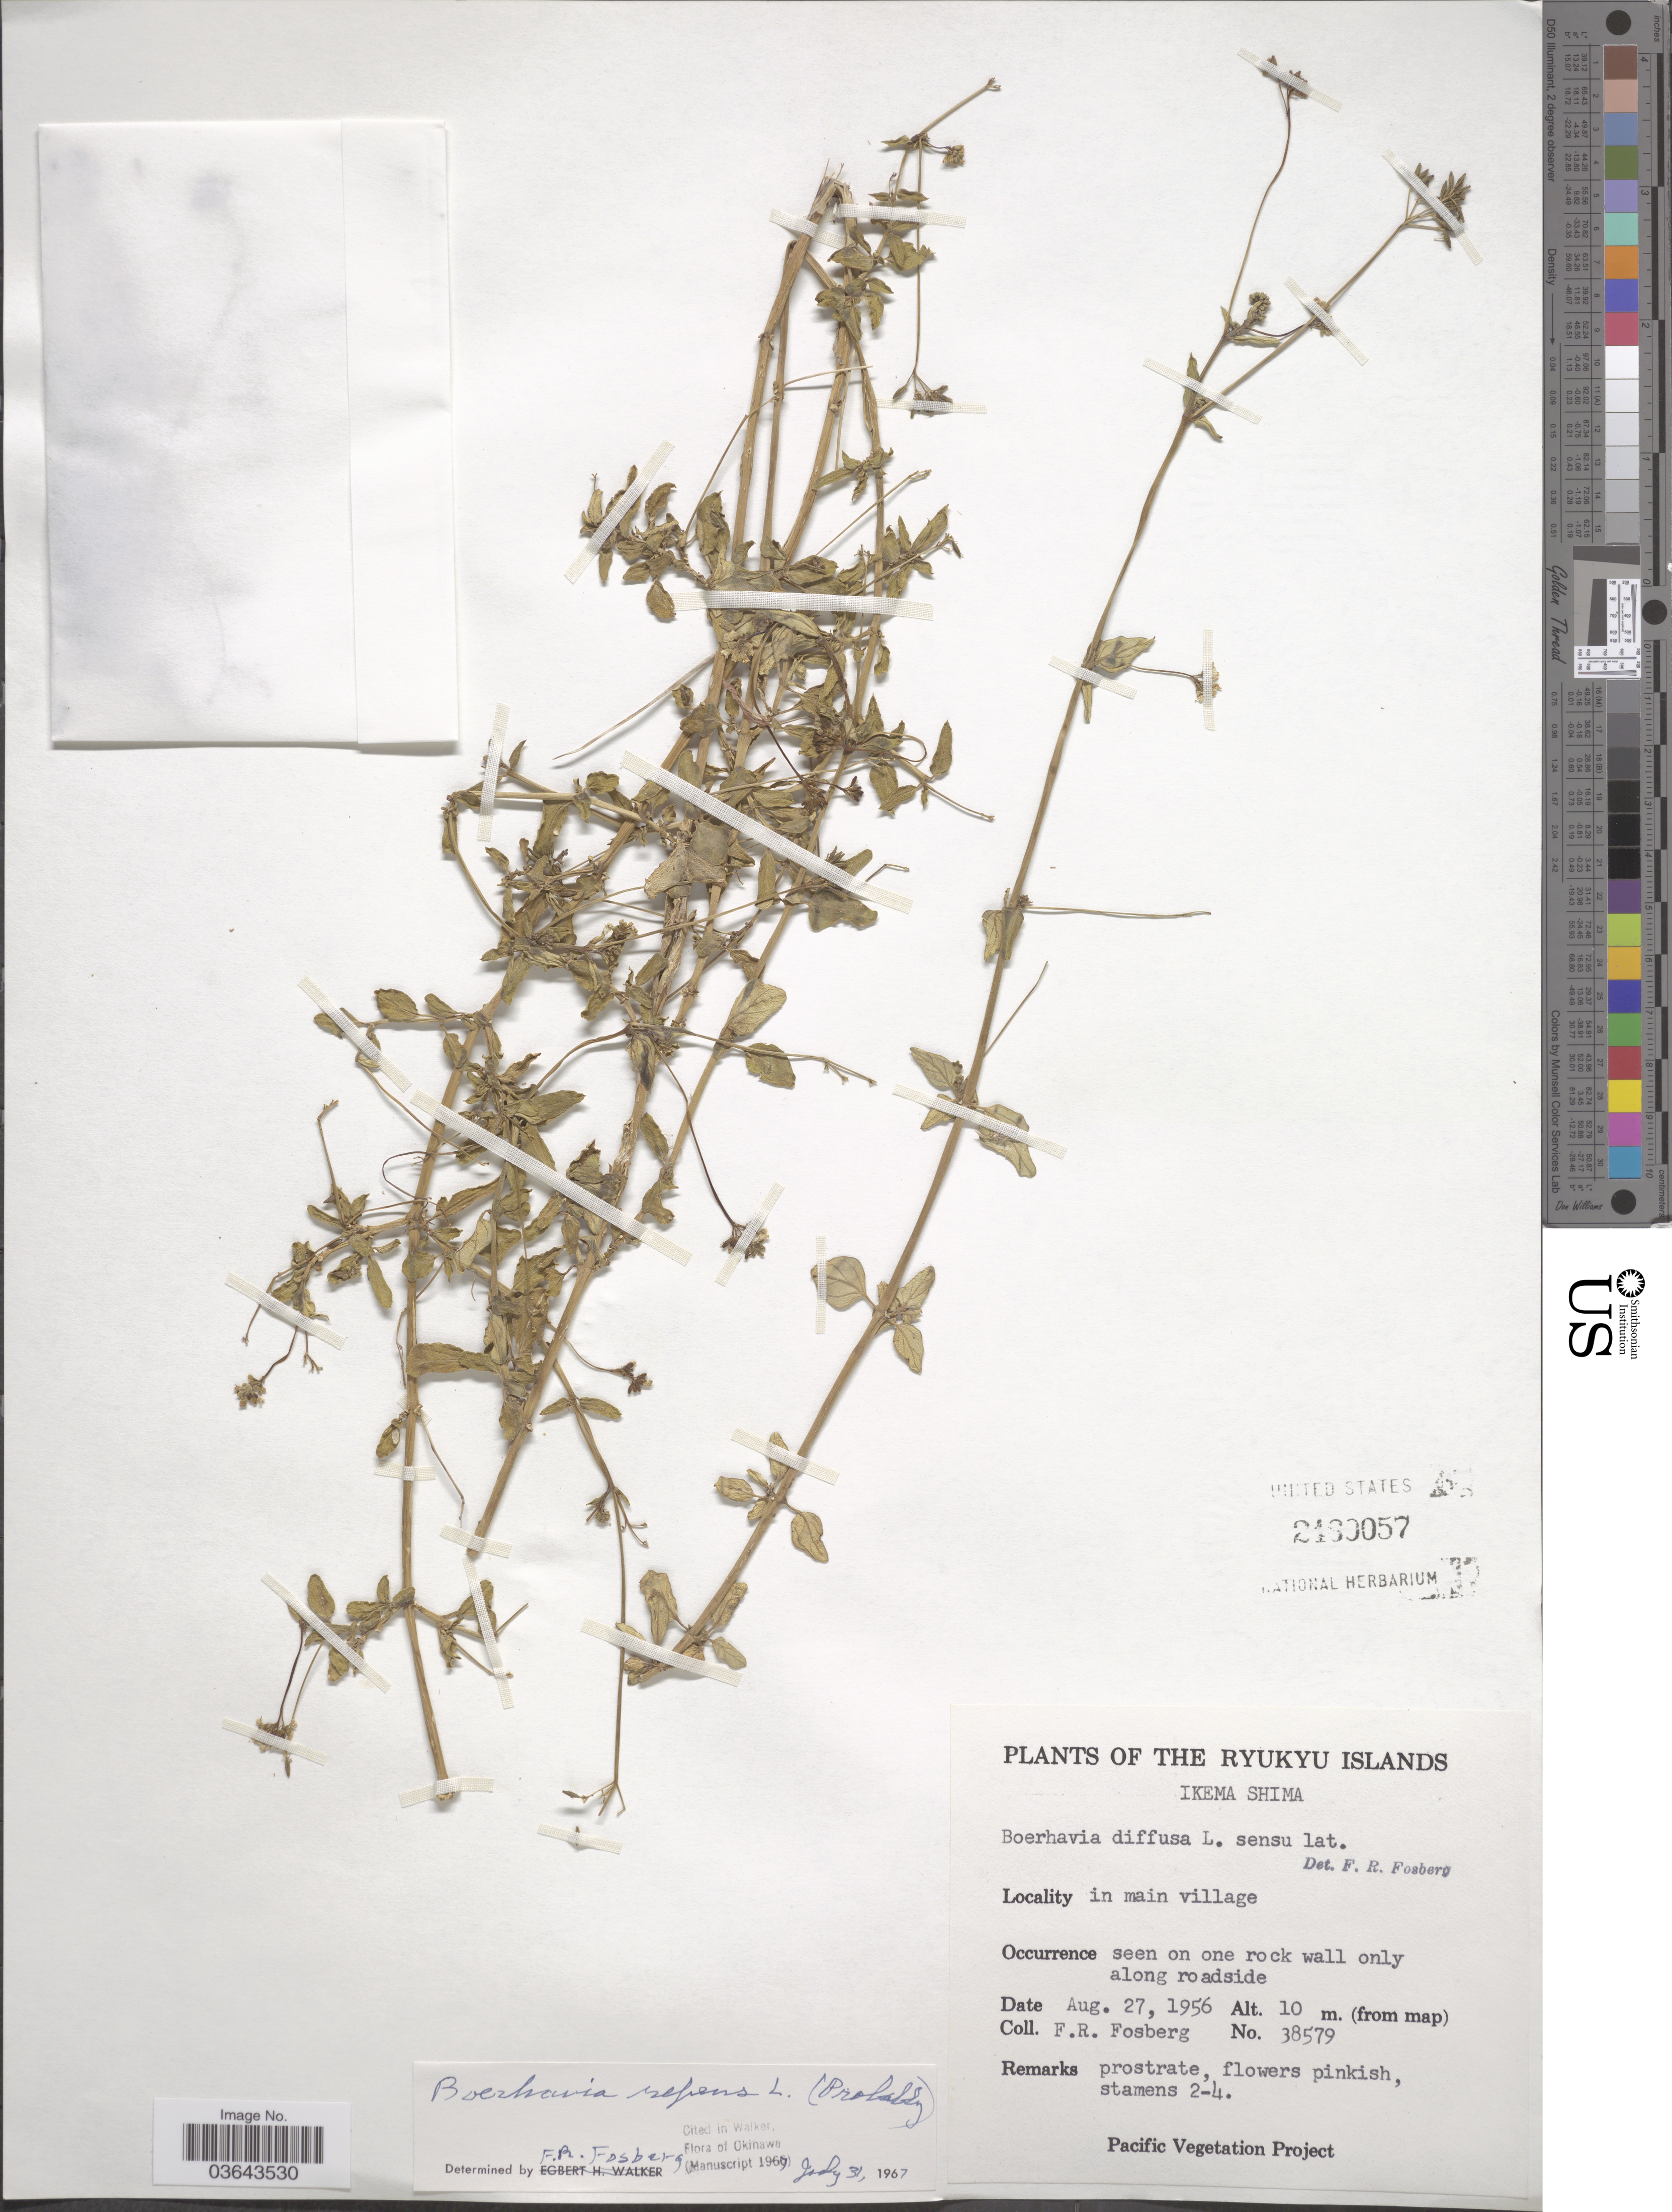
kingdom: Plantae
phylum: Tracheophyta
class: Magnoliopsida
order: Caryophyllales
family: Nyctaginaceae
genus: Boerhavia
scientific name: Boerhavia repens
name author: L.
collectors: F. R. Fosberg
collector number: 38579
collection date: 1956-08-27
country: Japan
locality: The Ryukyu Islands. Ikema Shima, in main village.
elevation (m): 10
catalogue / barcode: US 2480057